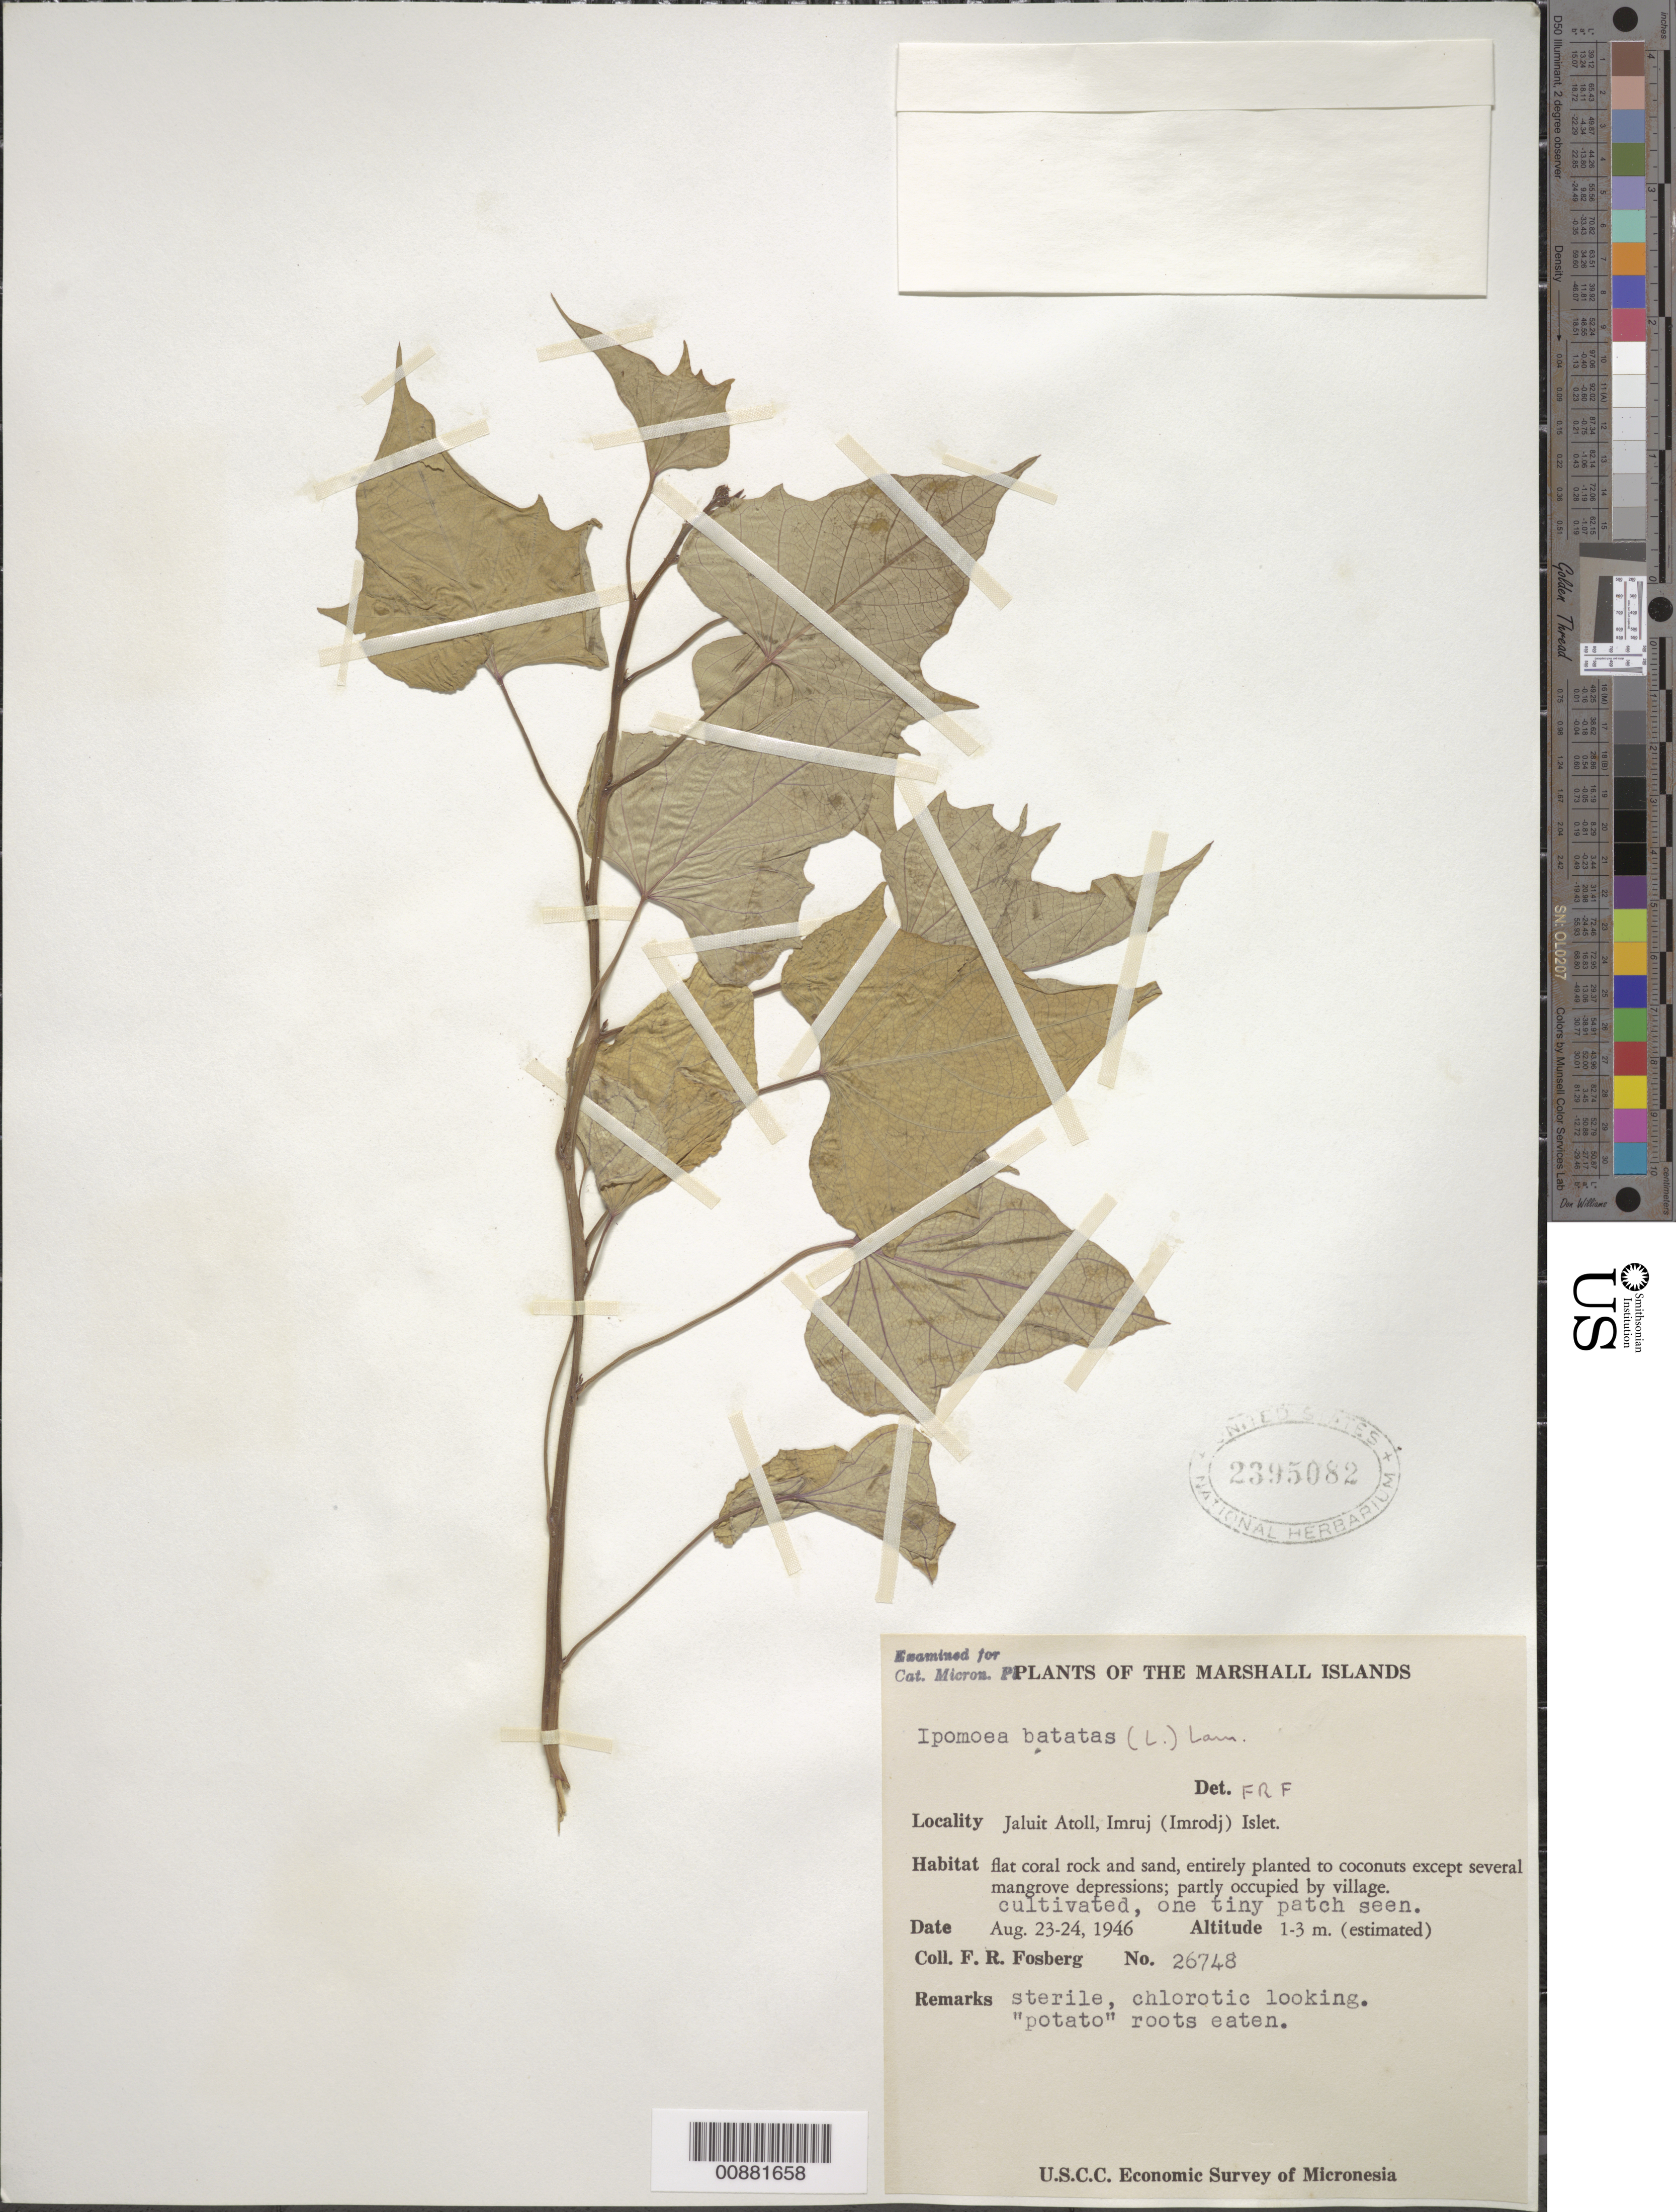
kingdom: Plantae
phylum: Tracheophyta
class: Magnoliopsida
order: Solanales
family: Convolvulaceae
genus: Ipomoea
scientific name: Ipomoea batatas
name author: (L.) Lam.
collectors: F. R. Fosberg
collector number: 26748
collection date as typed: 23 Aug 1946 to 24 Aug 1946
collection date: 1946-08-23/1946-08-24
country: Marshall Islands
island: Jaluit Atoll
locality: Imruj (Imrodj) Islet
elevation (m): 1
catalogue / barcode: US 2395082